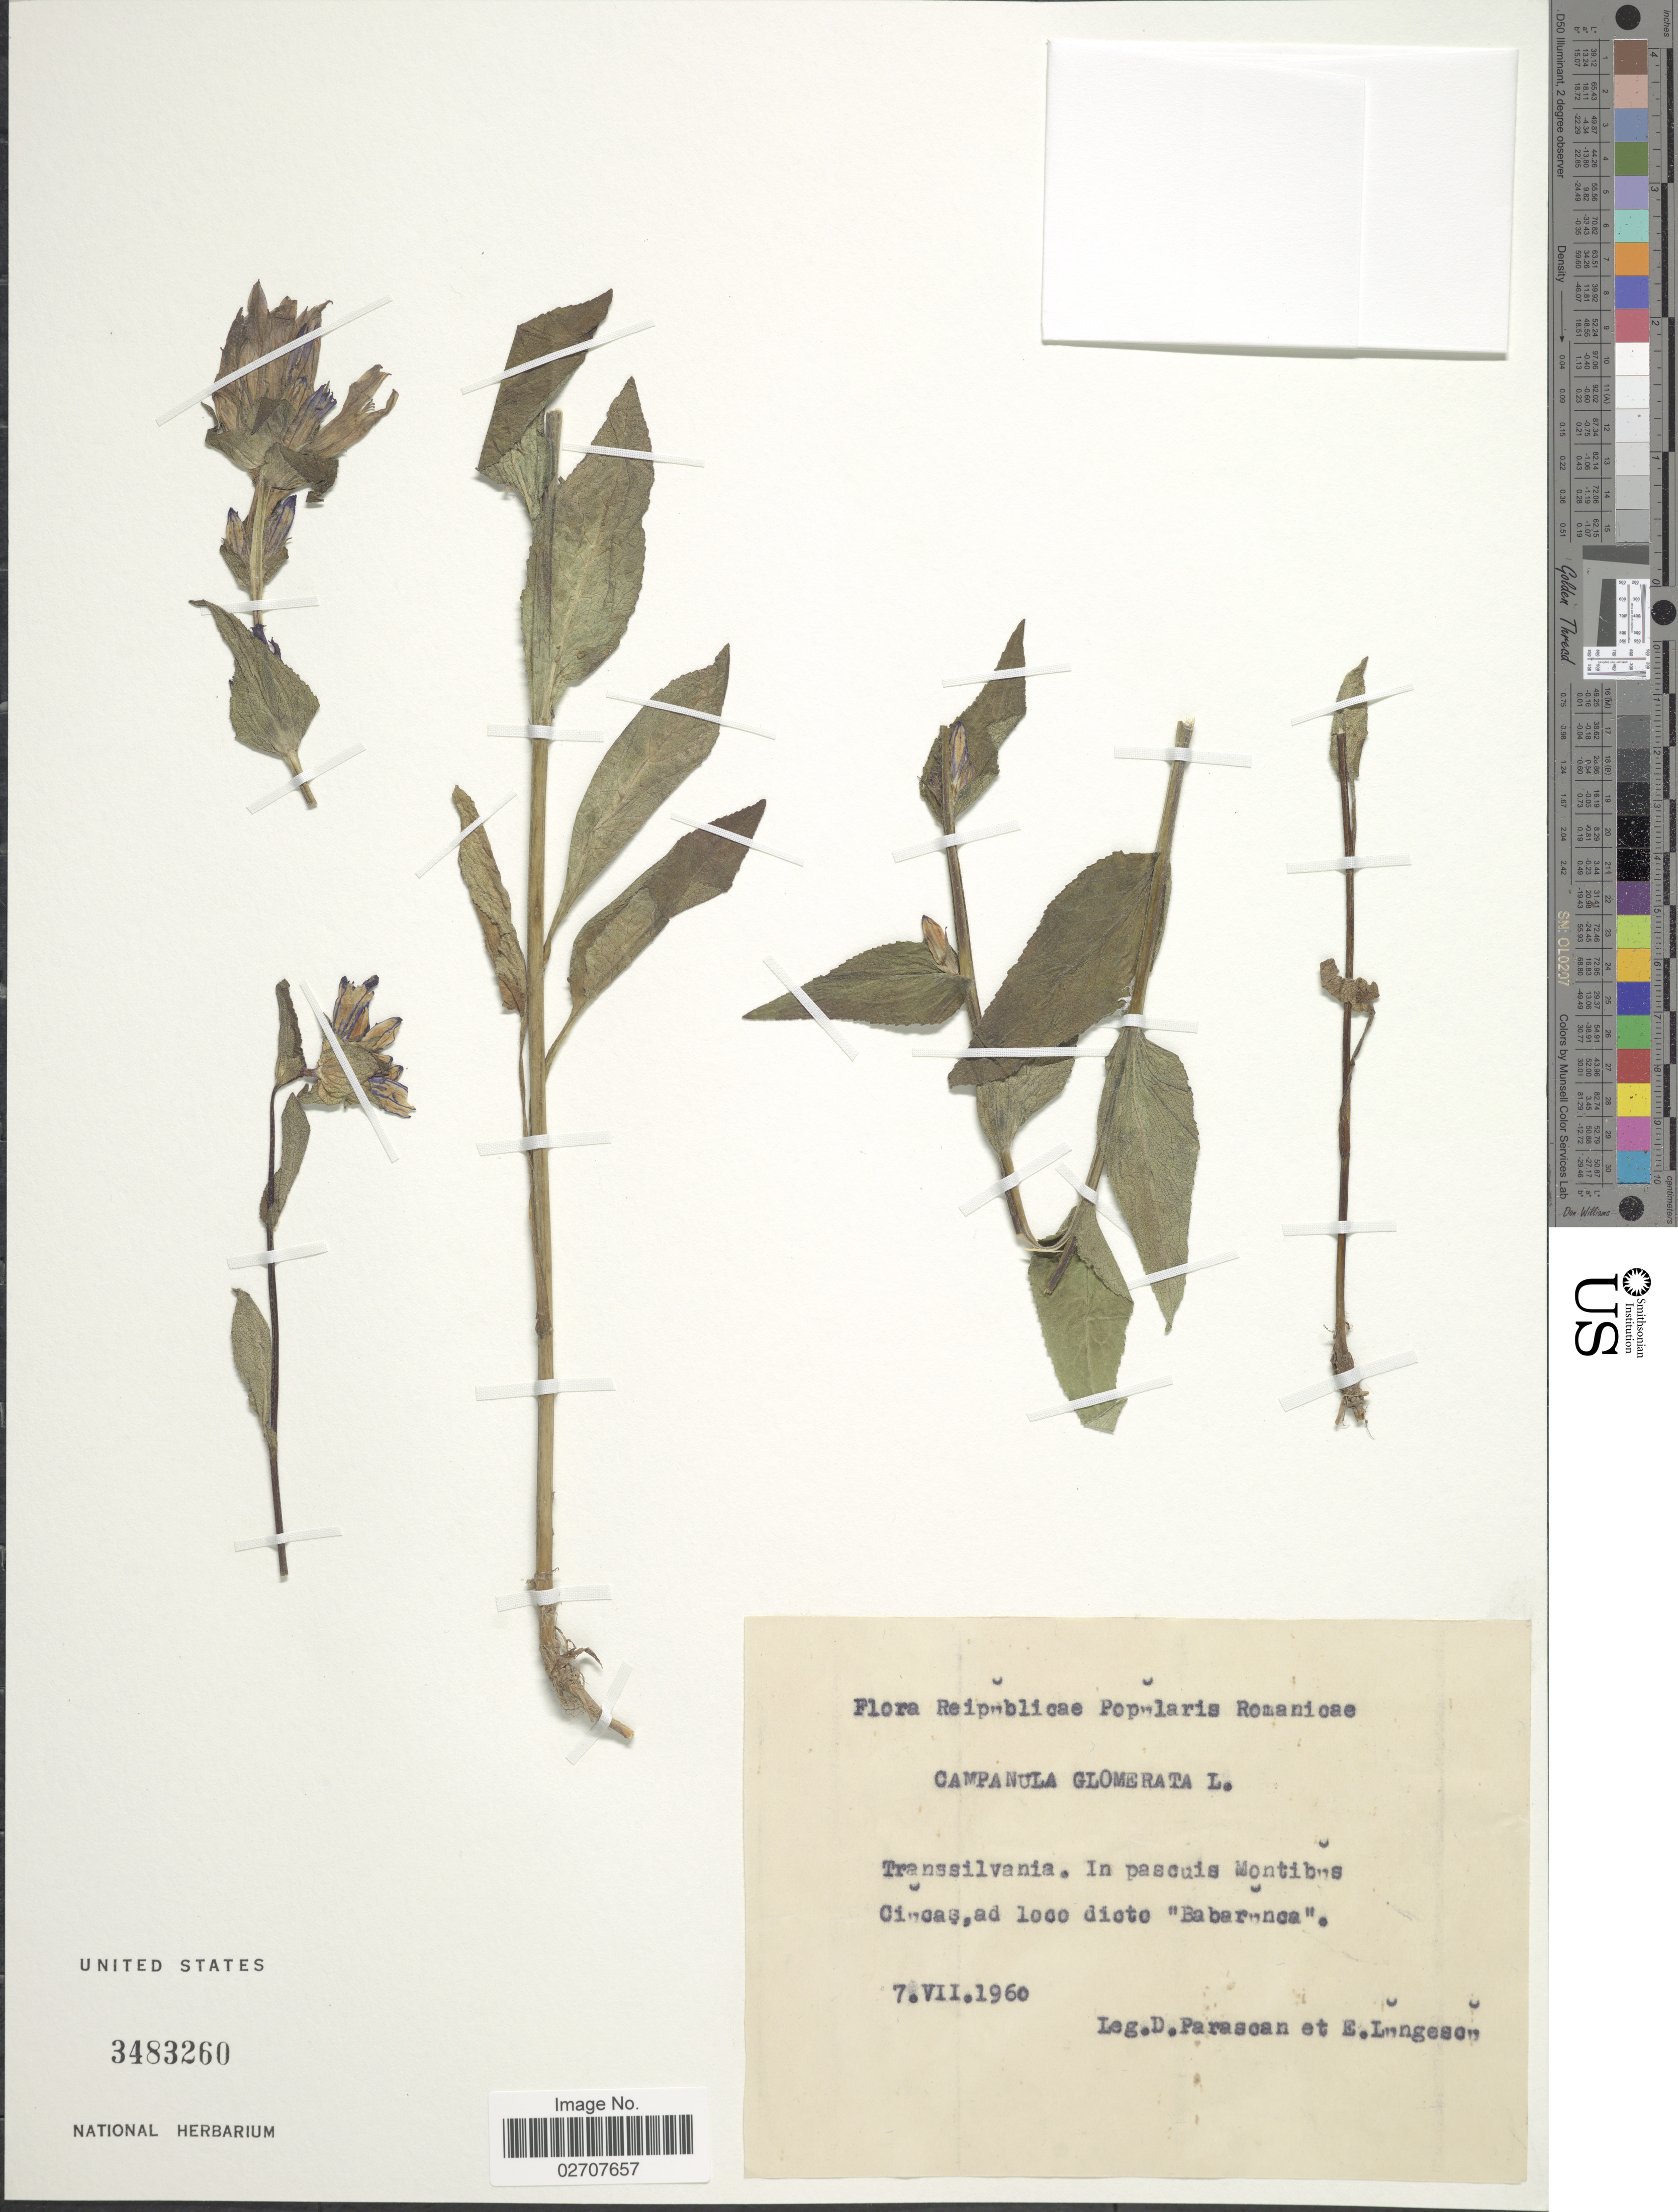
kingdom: Plantae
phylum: Tracheophyta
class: Magnoliopsida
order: Asterales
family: Campanulaceae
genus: Campanula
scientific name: Campanula glomerata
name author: L.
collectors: D. Parascan & E. Lungeson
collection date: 1960-07-07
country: Romania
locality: Reipublicae Popularis Romanicae. Transsilvania. In pascuis Montibus Cincas, ad loco dicto "Babaronca" [interpreted]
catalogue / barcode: US 3483260